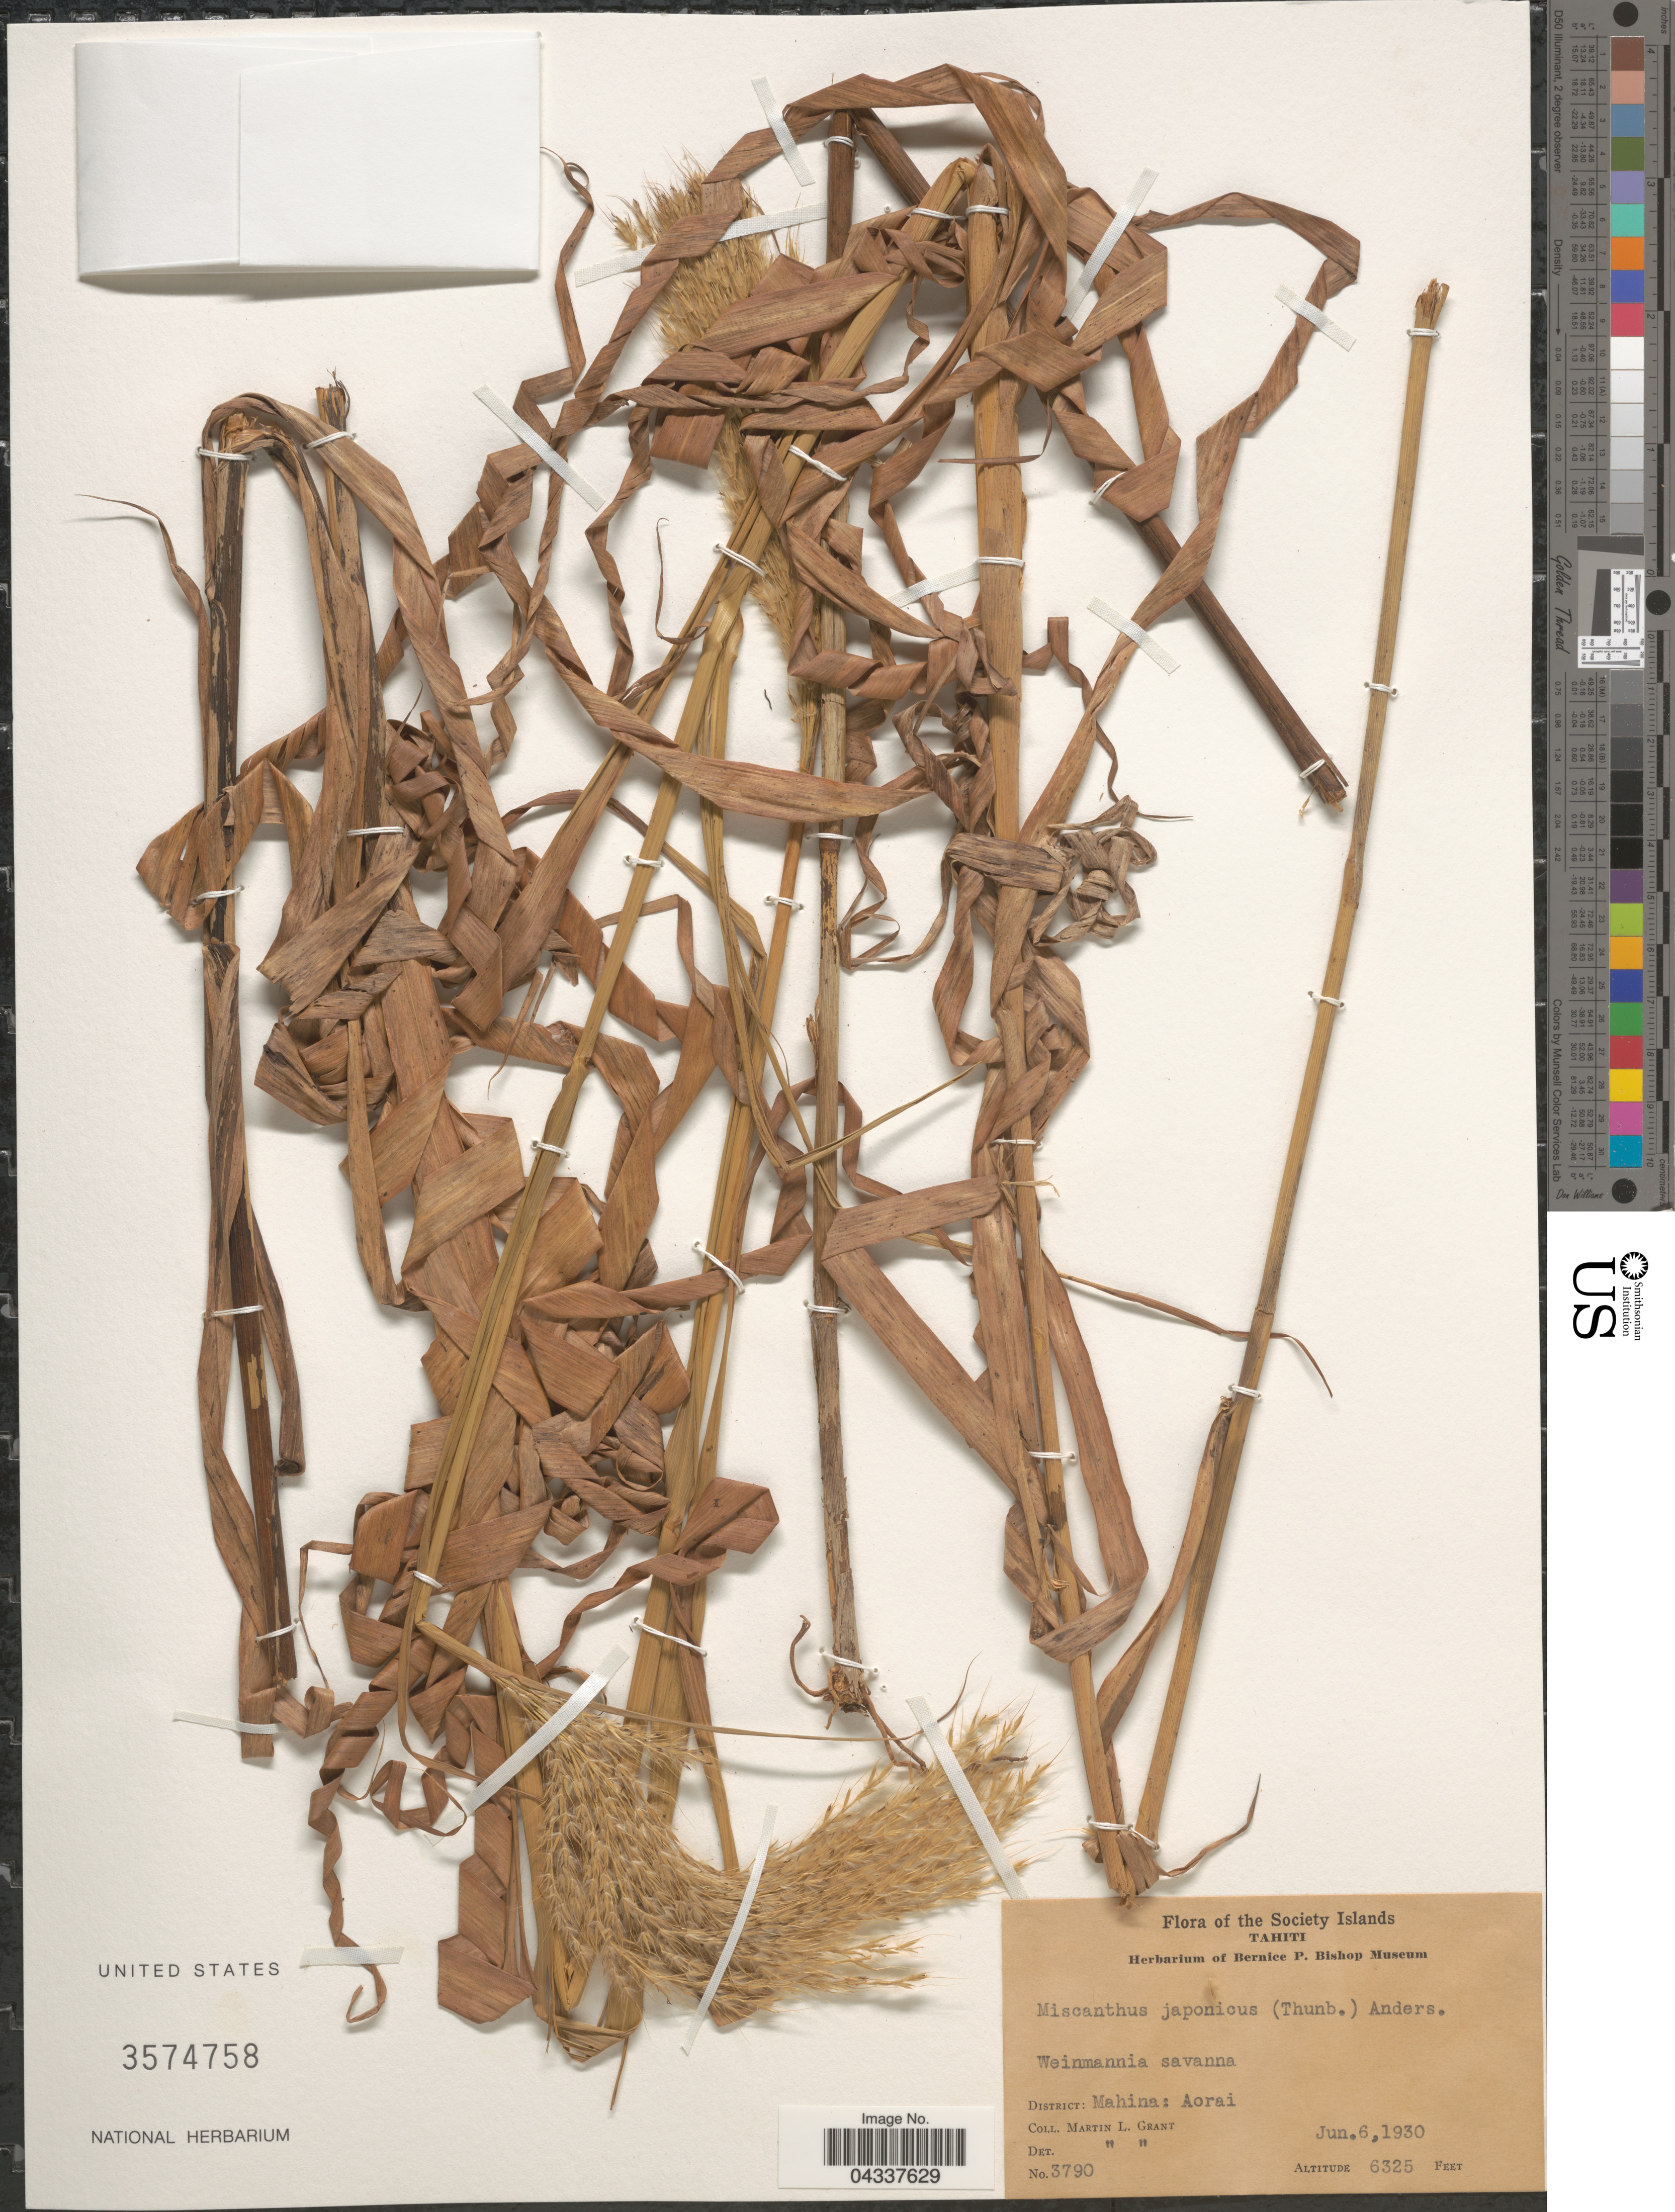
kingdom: Plantae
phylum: Tracheophyta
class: Liliopsida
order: Poales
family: Poaceae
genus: Miscanthus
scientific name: Miscanthus floridulus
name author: (Labill.) Warb.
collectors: M. L. Grant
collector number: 3790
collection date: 1930-06-06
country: French Polynesia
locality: Society Islands. Tahiti. District: Mahina: Aorai.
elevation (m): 1928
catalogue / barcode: US 3574758